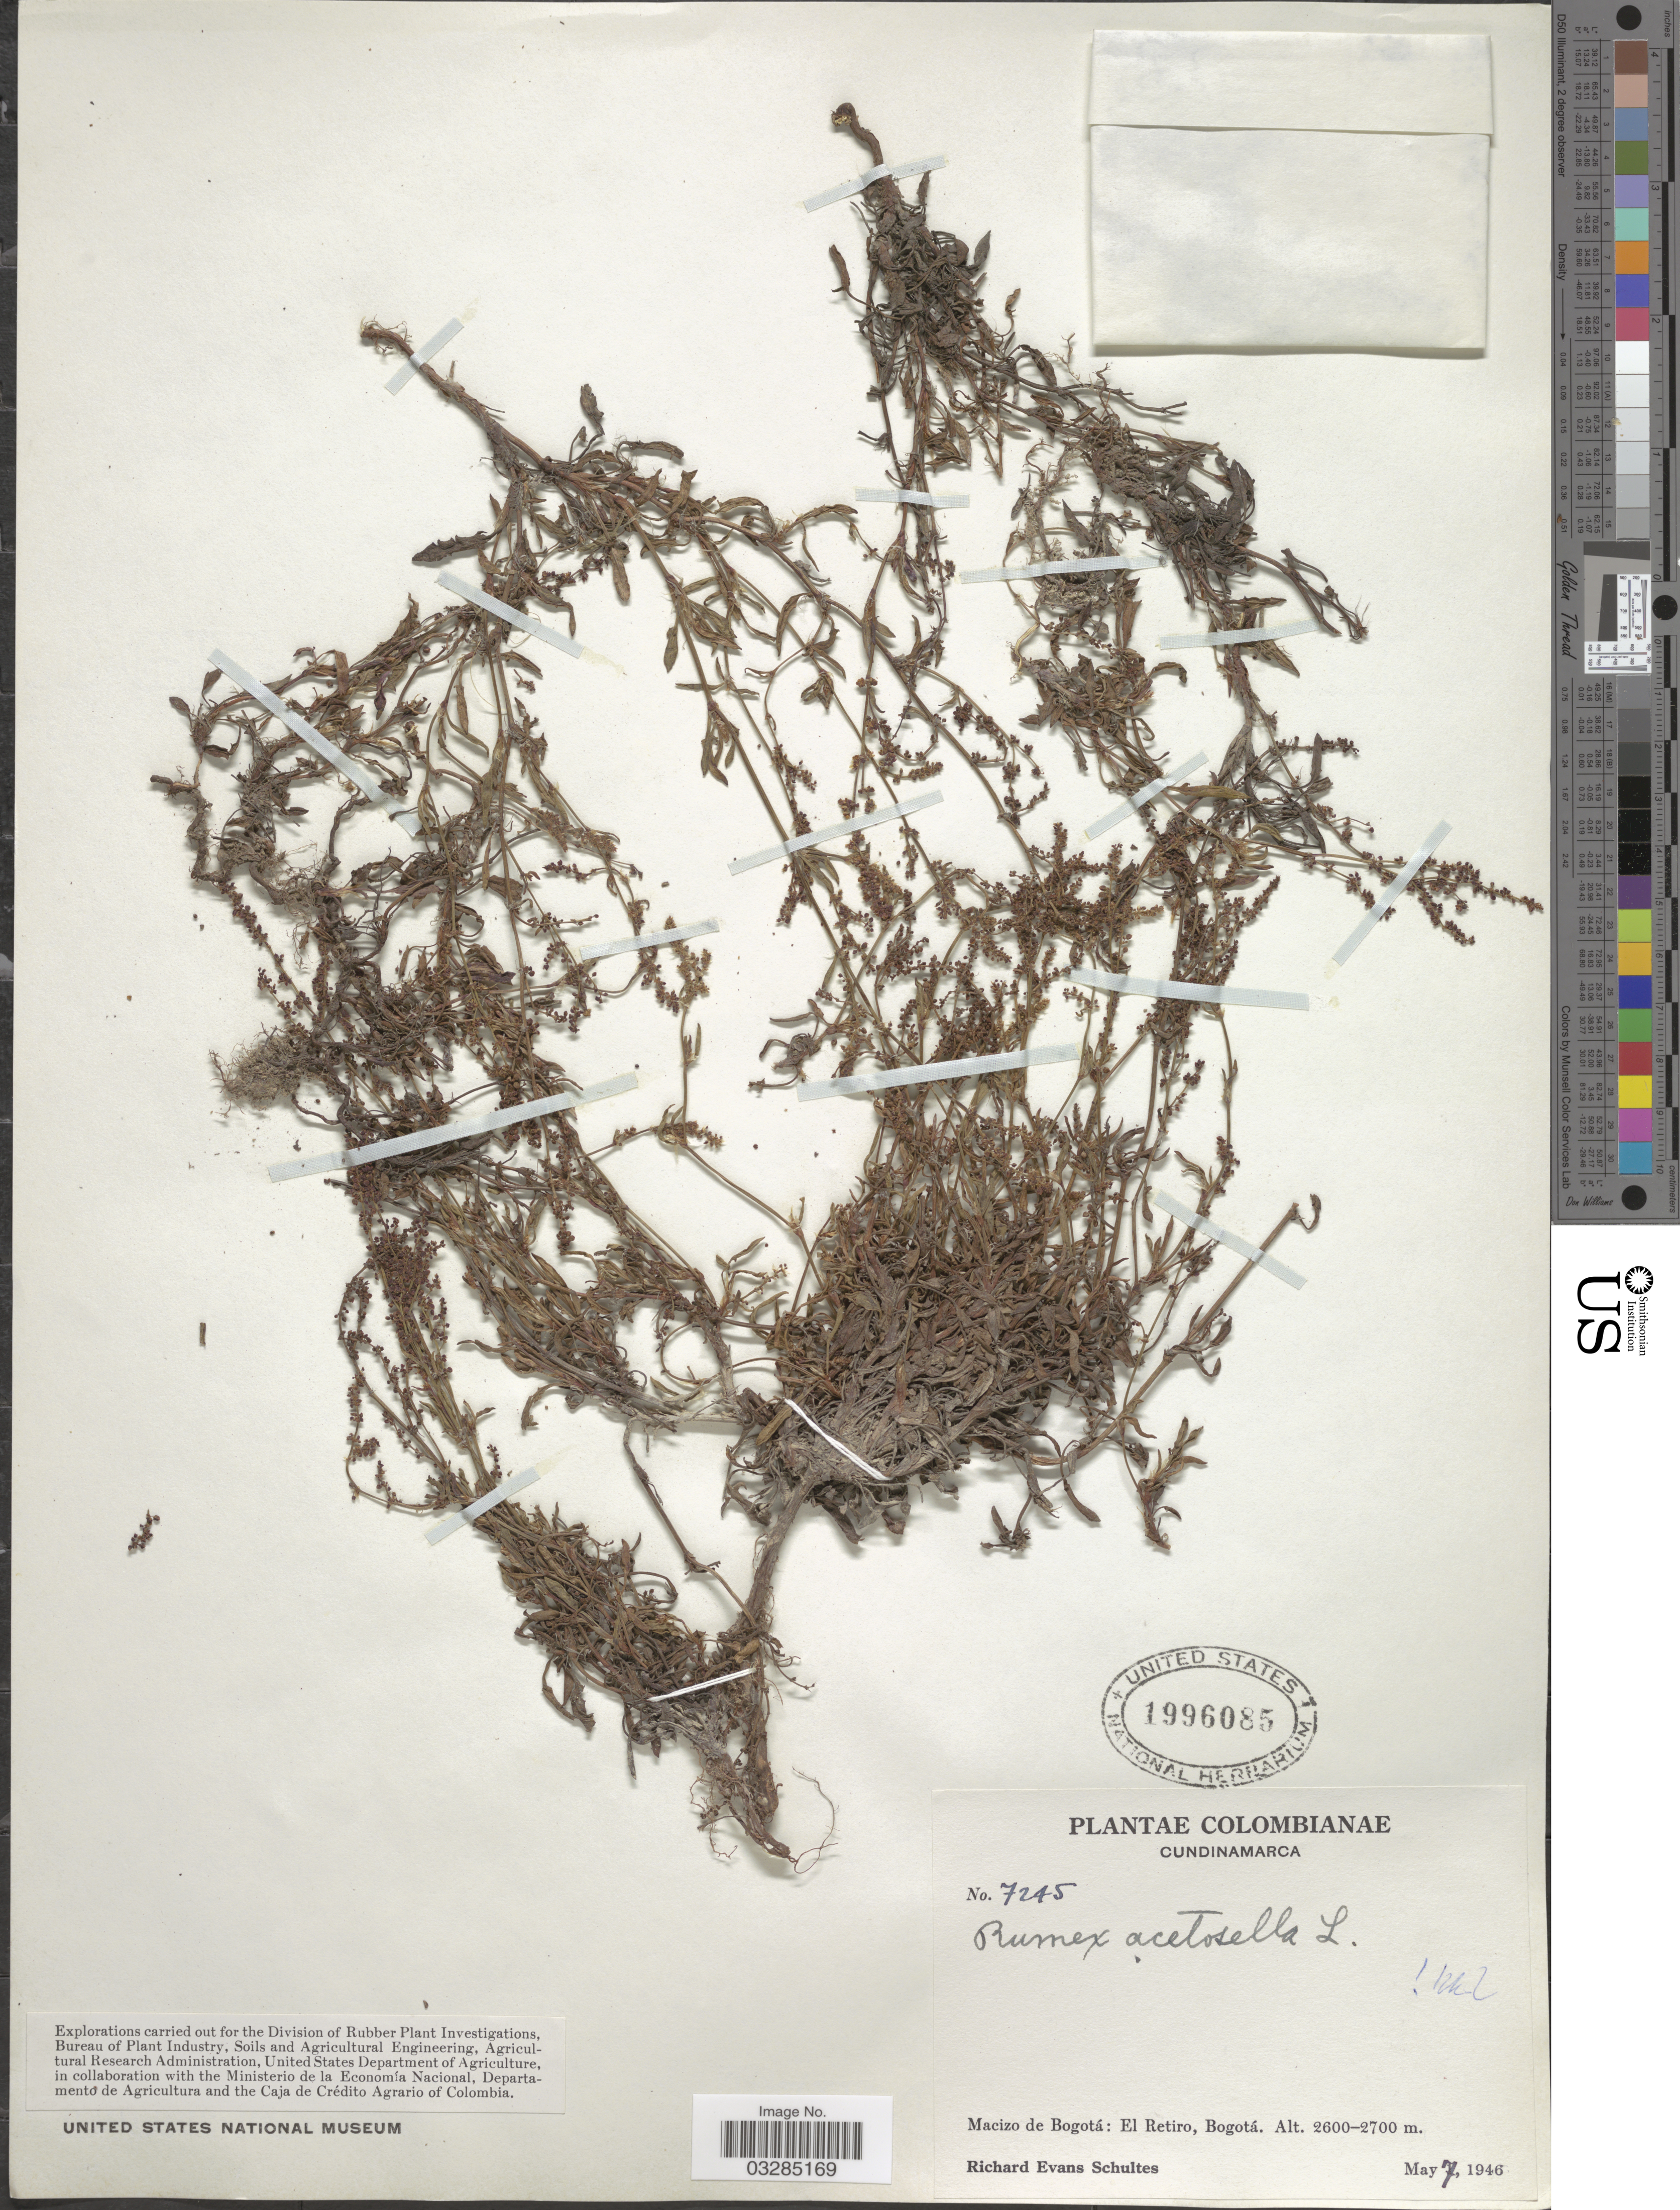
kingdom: Plantae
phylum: Tracheophyta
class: Magnoliopsida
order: Caryophyllales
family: Polygonaceae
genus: Rumex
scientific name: Rumex acetosella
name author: L.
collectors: R. E. Schultes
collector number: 7245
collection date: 1946-05-07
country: Colombia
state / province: Cundinamarca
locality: Macizo de Bogotá: El Retiro, Bogotá.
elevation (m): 2600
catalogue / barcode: US 1996085